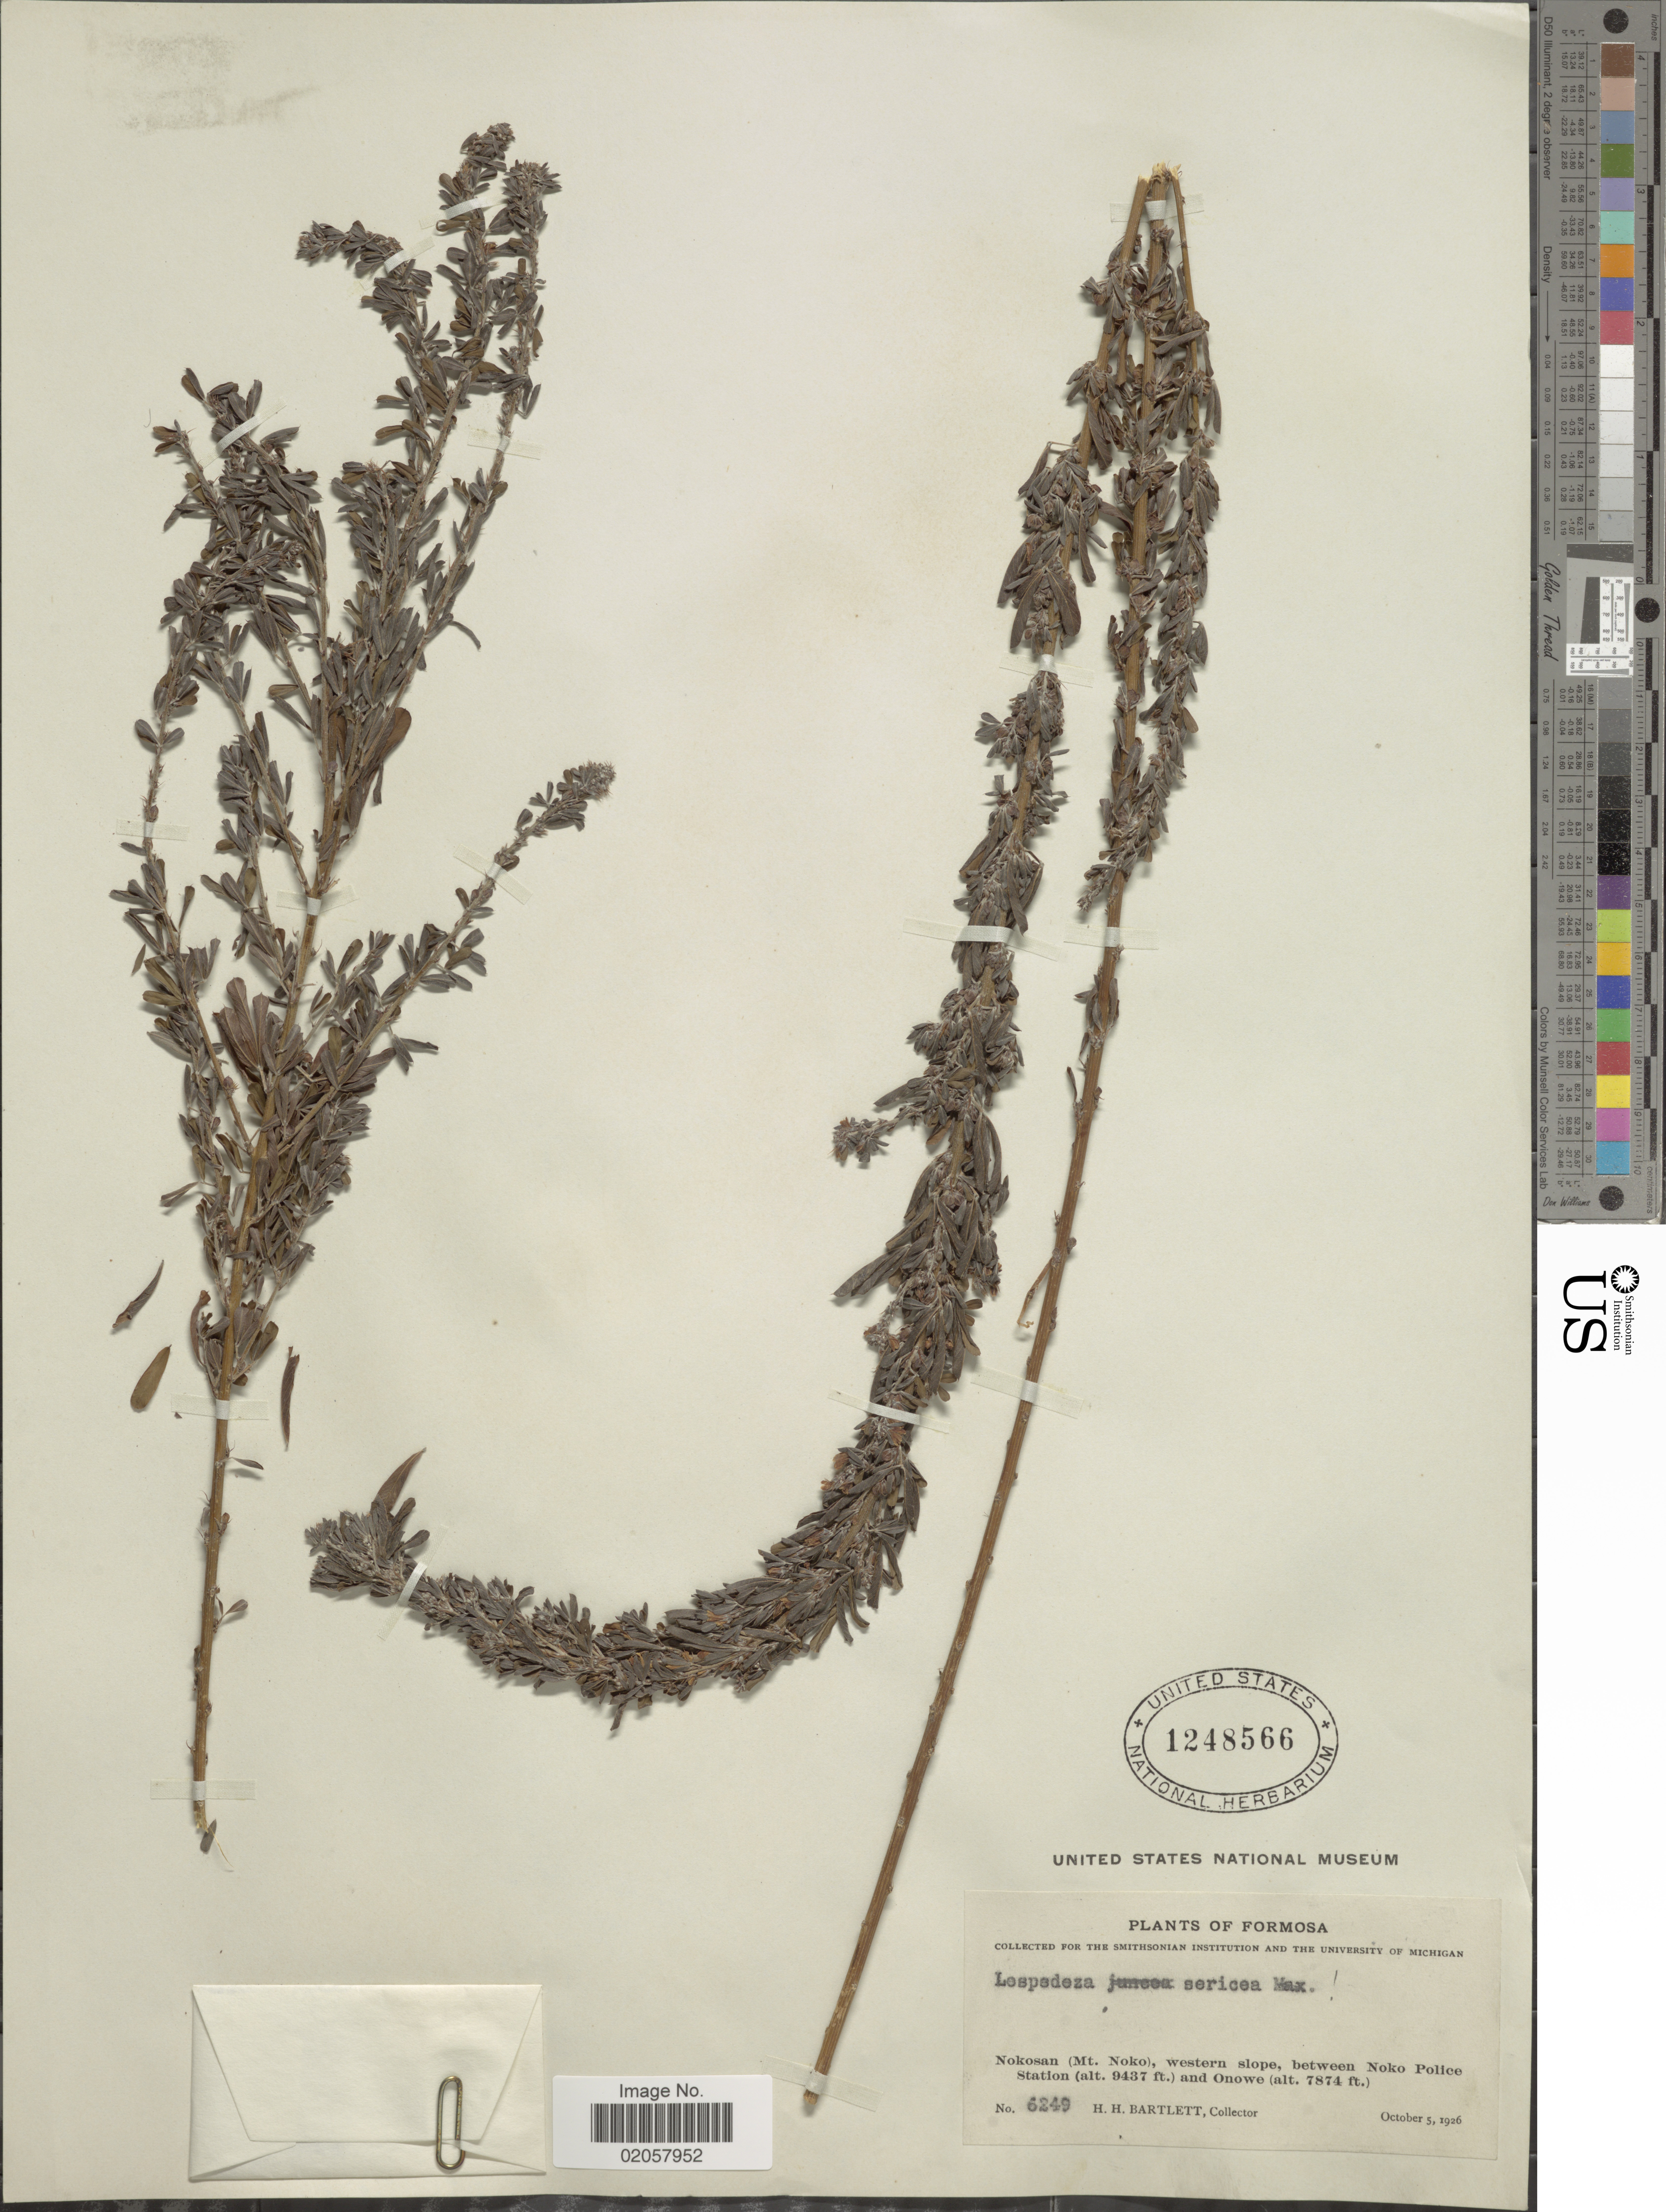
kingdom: Plantae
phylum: Tracheophyta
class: Magnoliopsida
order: Fabales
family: Fabaceae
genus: Lespedeza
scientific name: Lespedeza cuneata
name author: (Dum. Cours.) G. Don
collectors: H. H. Bartlett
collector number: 6249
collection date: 1926-10-05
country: Taiwan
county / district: Hualien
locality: Nokosan (Mt. Noko), western slope, between Noko Police Station and Onowe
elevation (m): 2400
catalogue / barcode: US 1248566